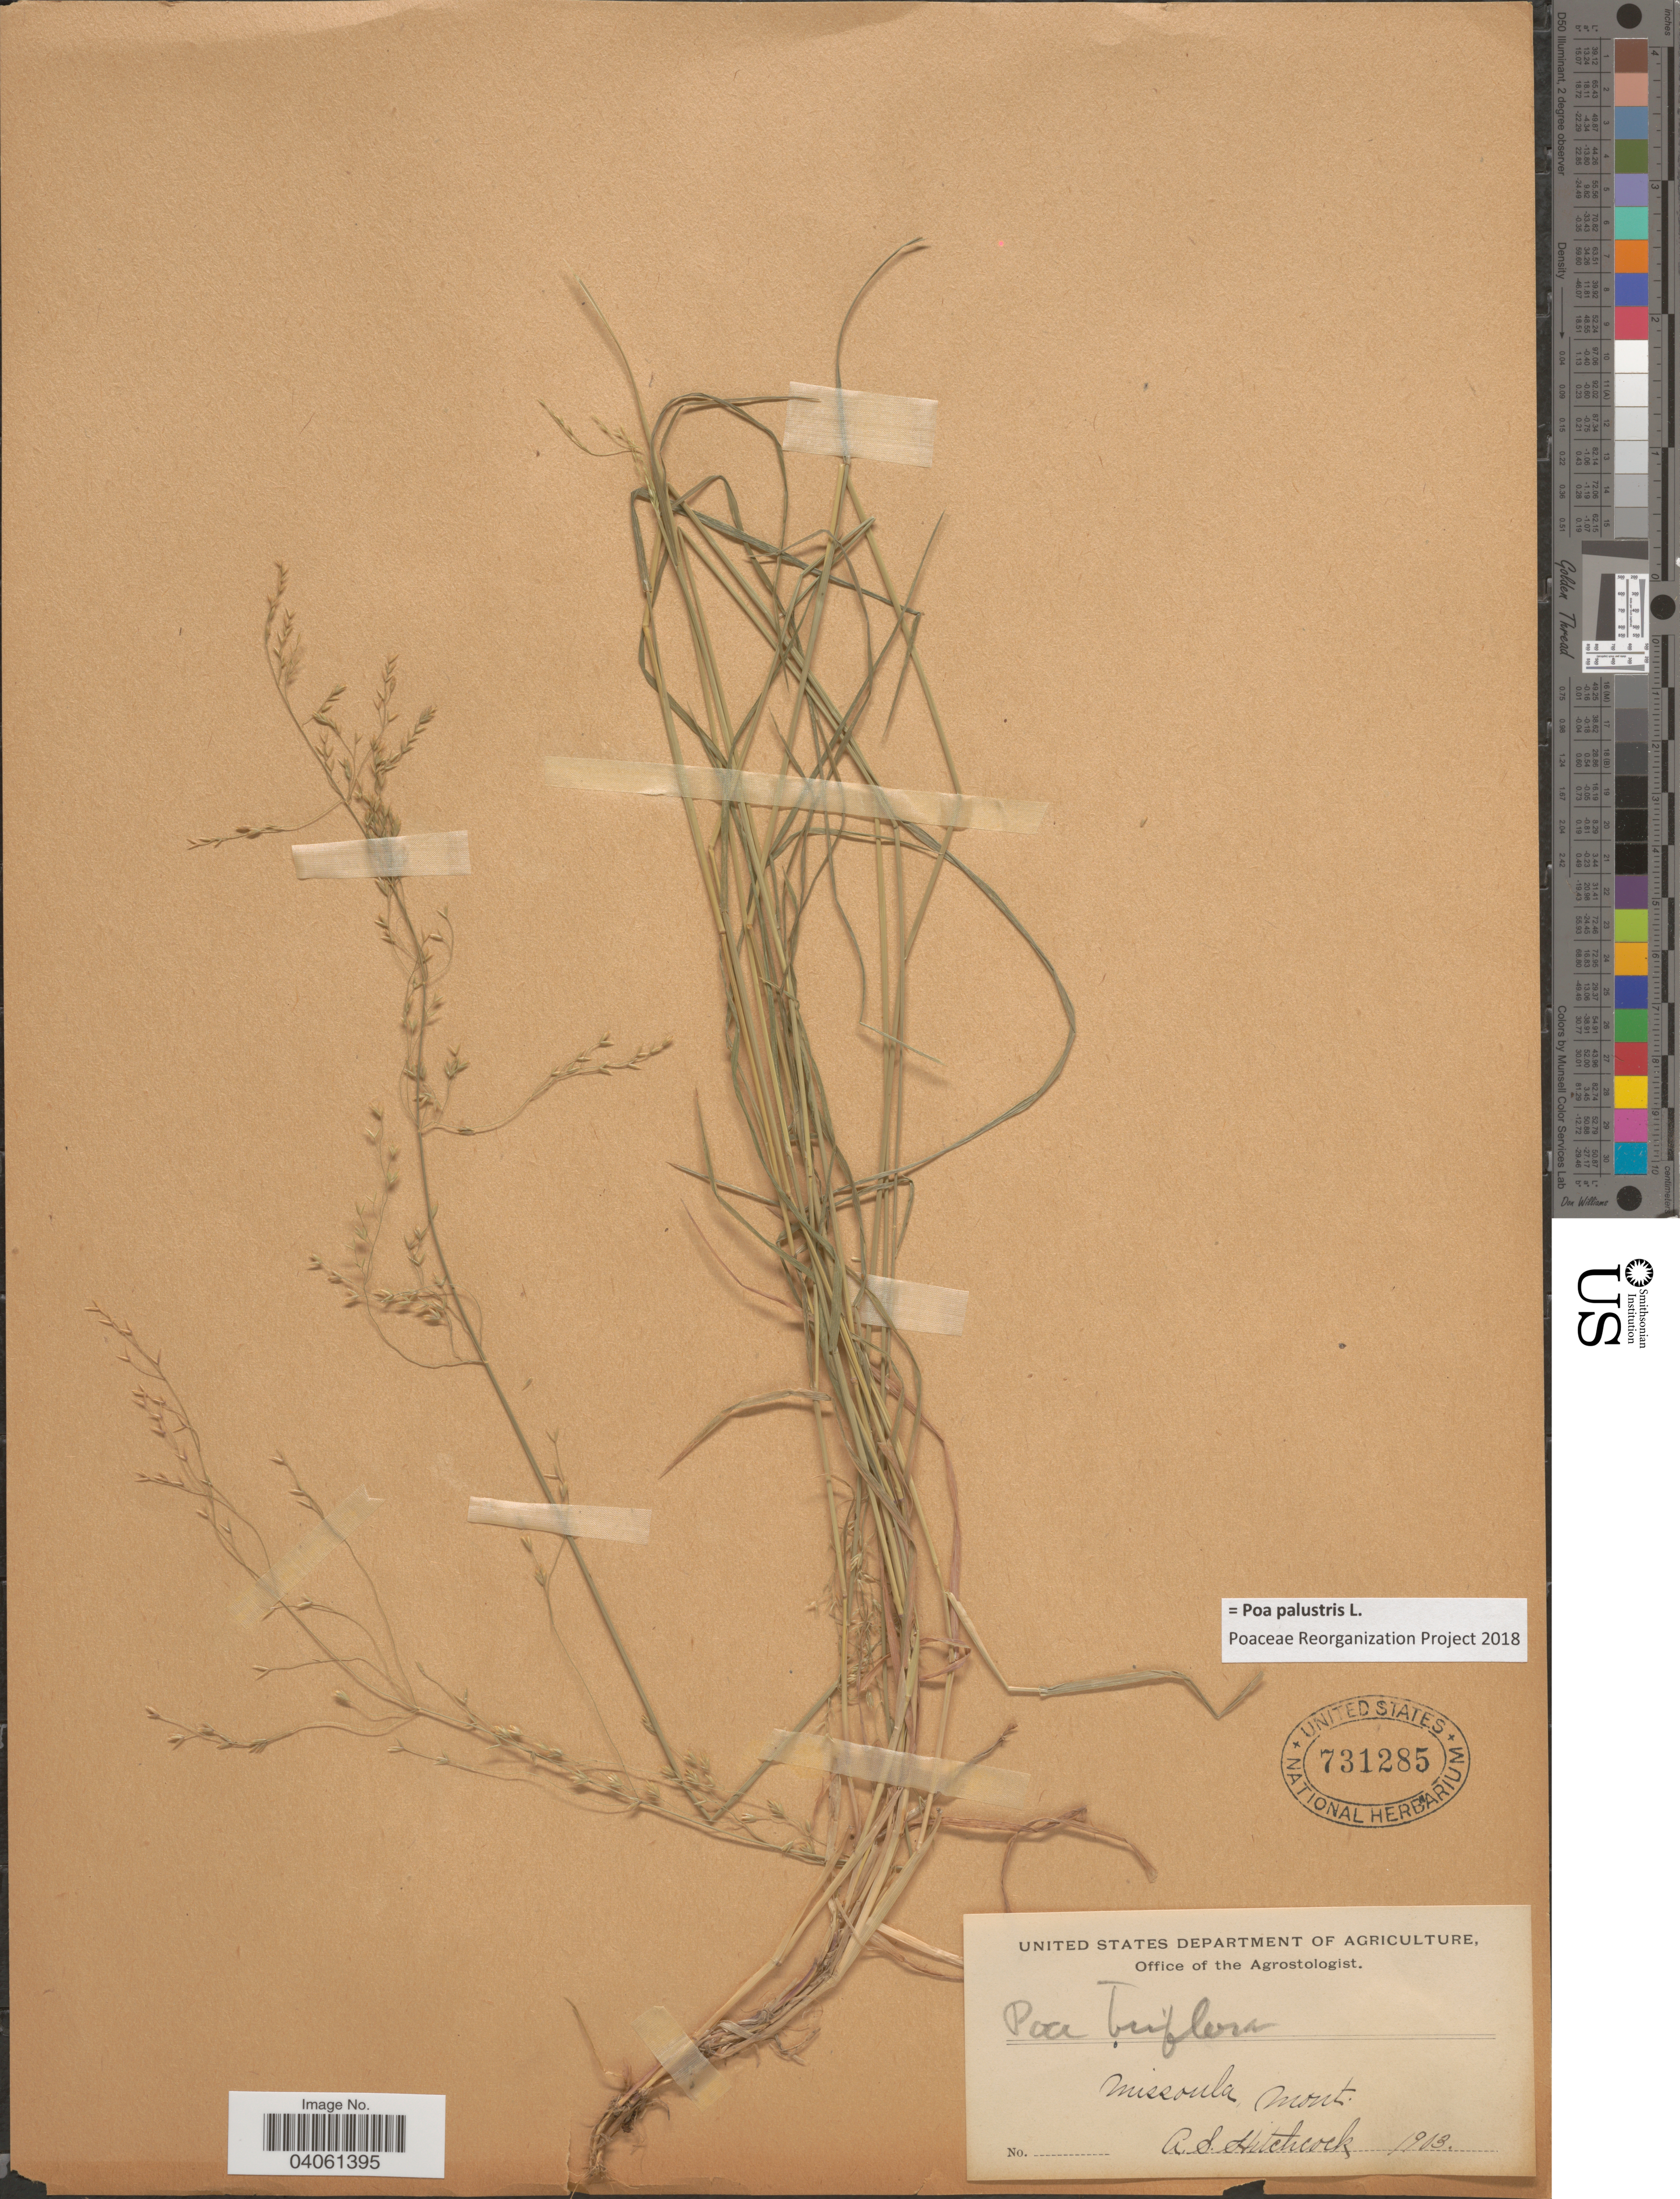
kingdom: Plantae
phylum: Tracheophyta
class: Liliopsida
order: Poales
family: Poaceae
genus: Poa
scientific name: Poa palustris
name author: L.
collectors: A. S. Hitchcock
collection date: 1903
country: United States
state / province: Montana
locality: Missoula.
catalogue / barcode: US 731285